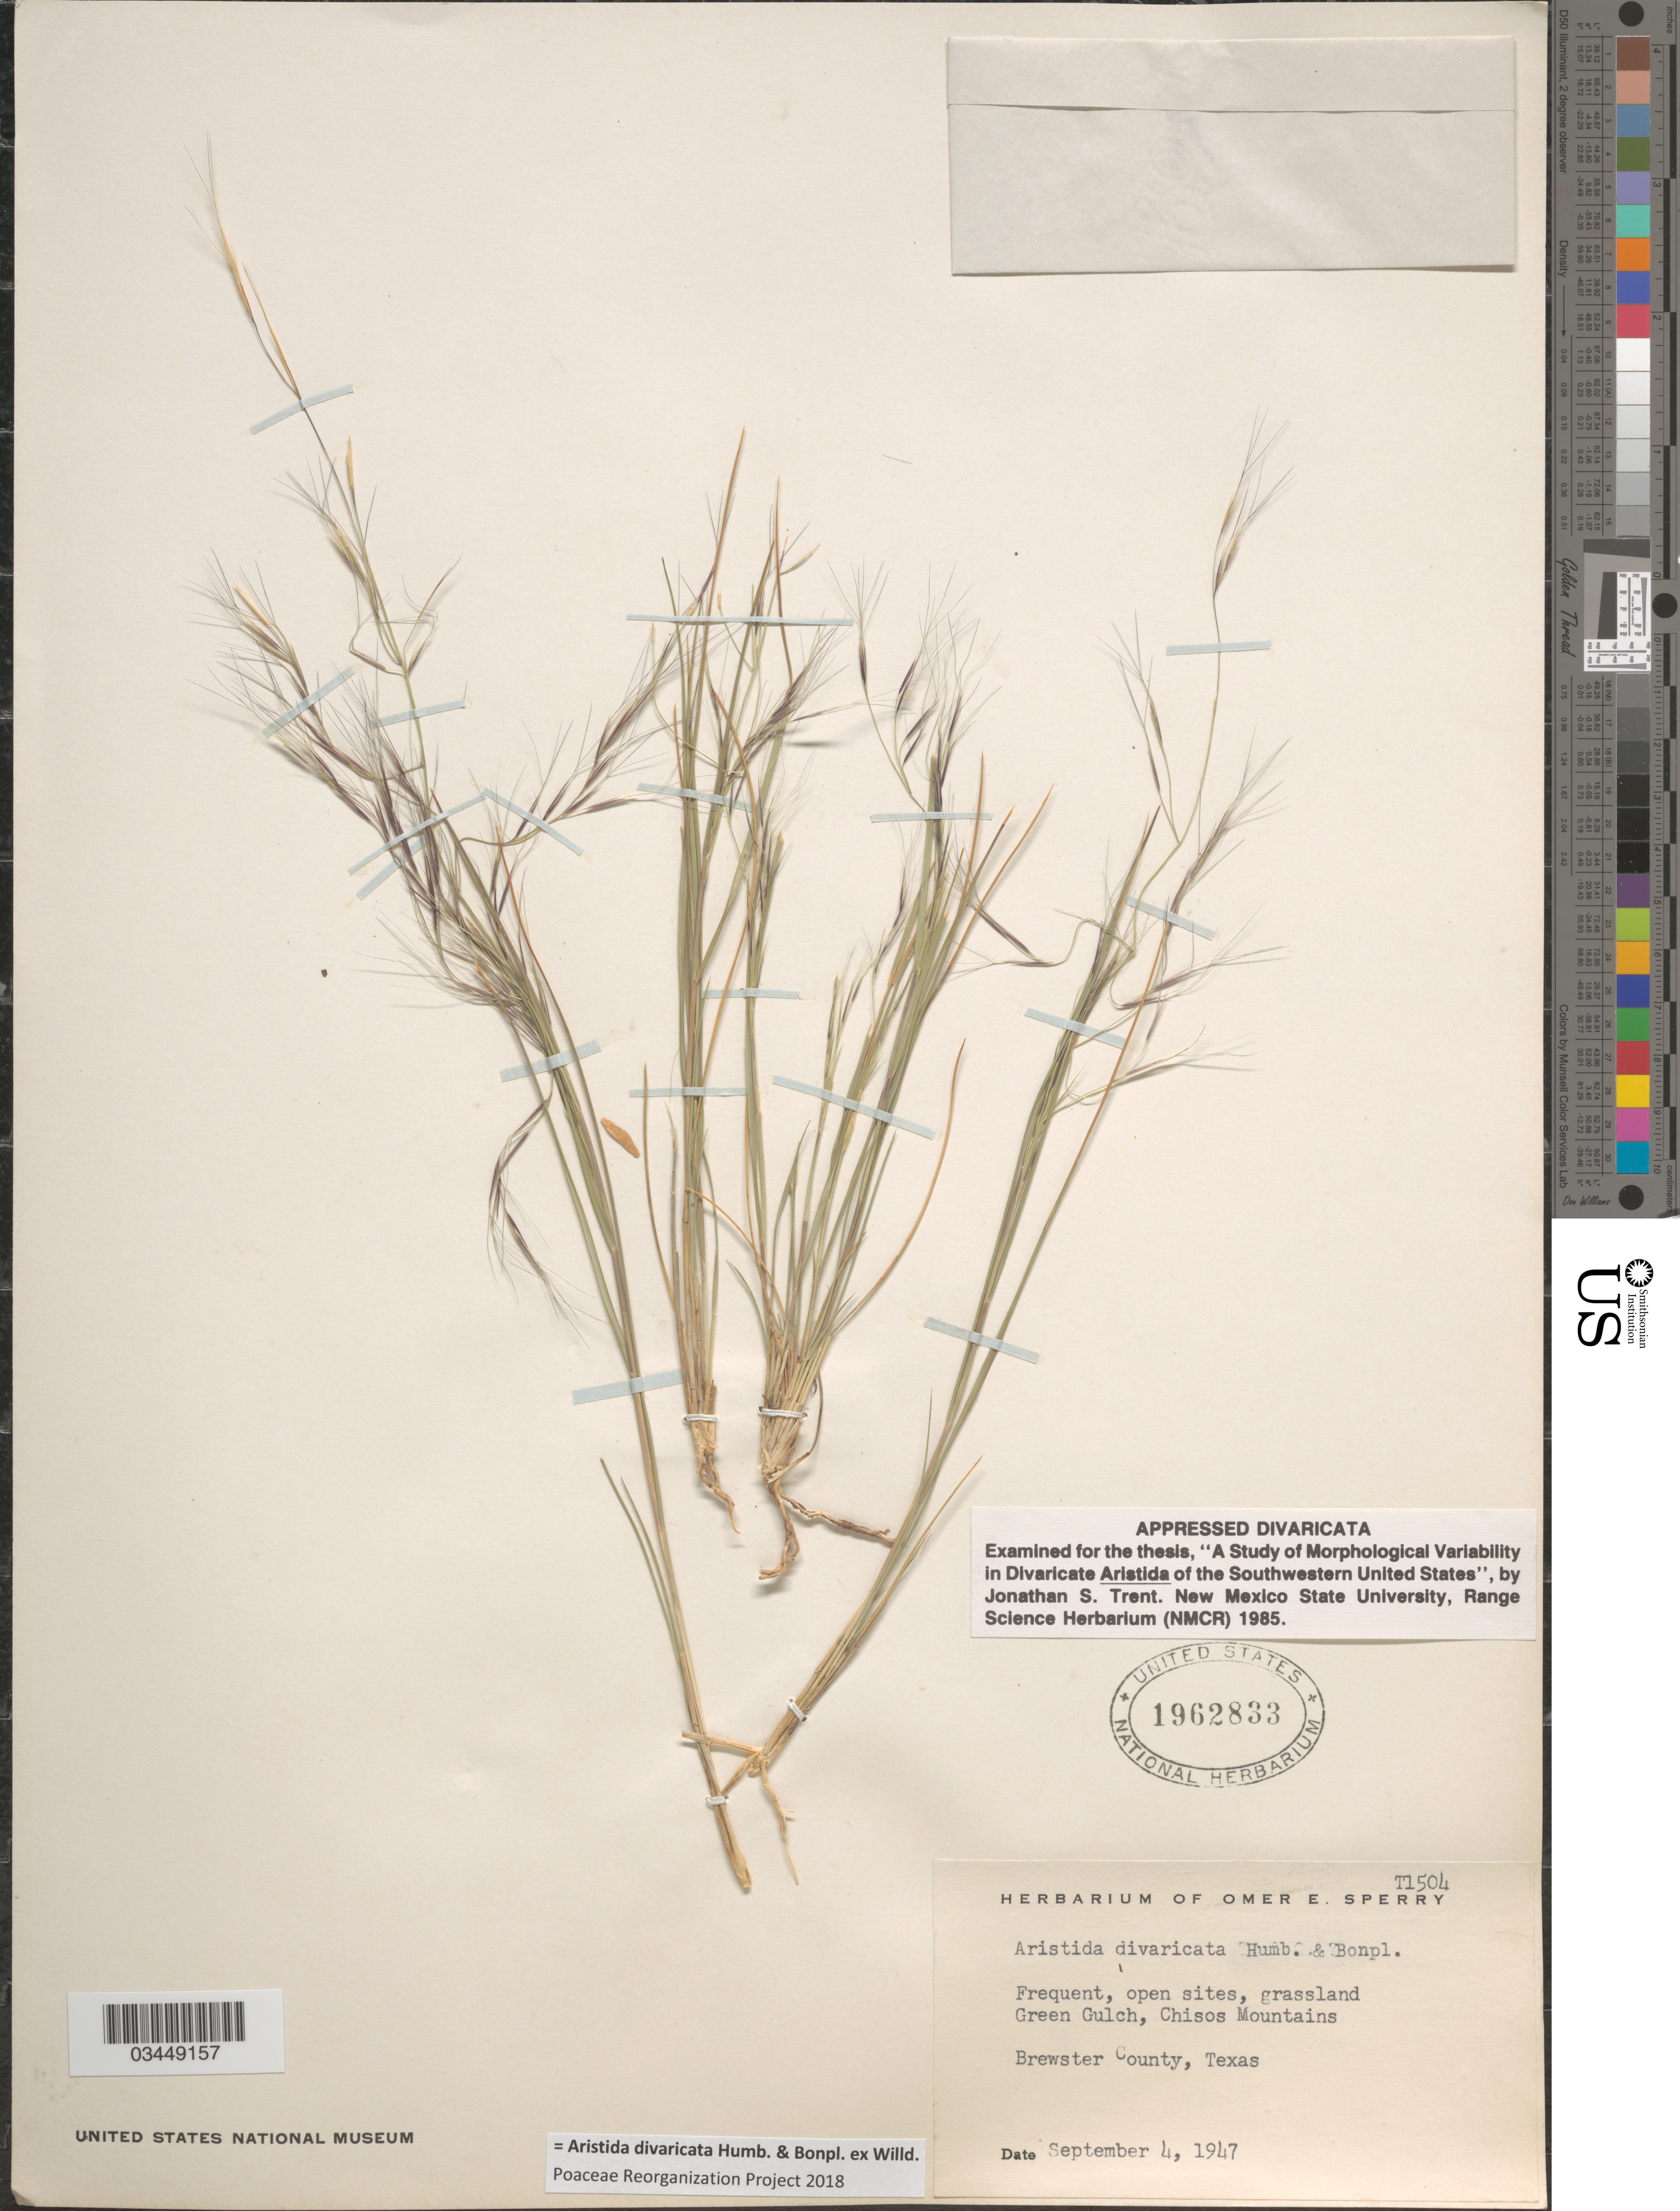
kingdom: Plantae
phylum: Tracheophyta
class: Liliopsida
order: Poales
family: Poaceae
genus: Aristida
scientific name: Aristida divaricata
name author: Humb. & Bonpl. ex Willd.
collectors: ex. herb. Omer E. Sperry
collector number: T1504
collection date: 1947-09-04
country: United States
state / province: Texas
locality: Frequent, open sites, grassland. Green Gulch, Chisos Mountains. Brewster County.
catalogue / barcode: US 1962833